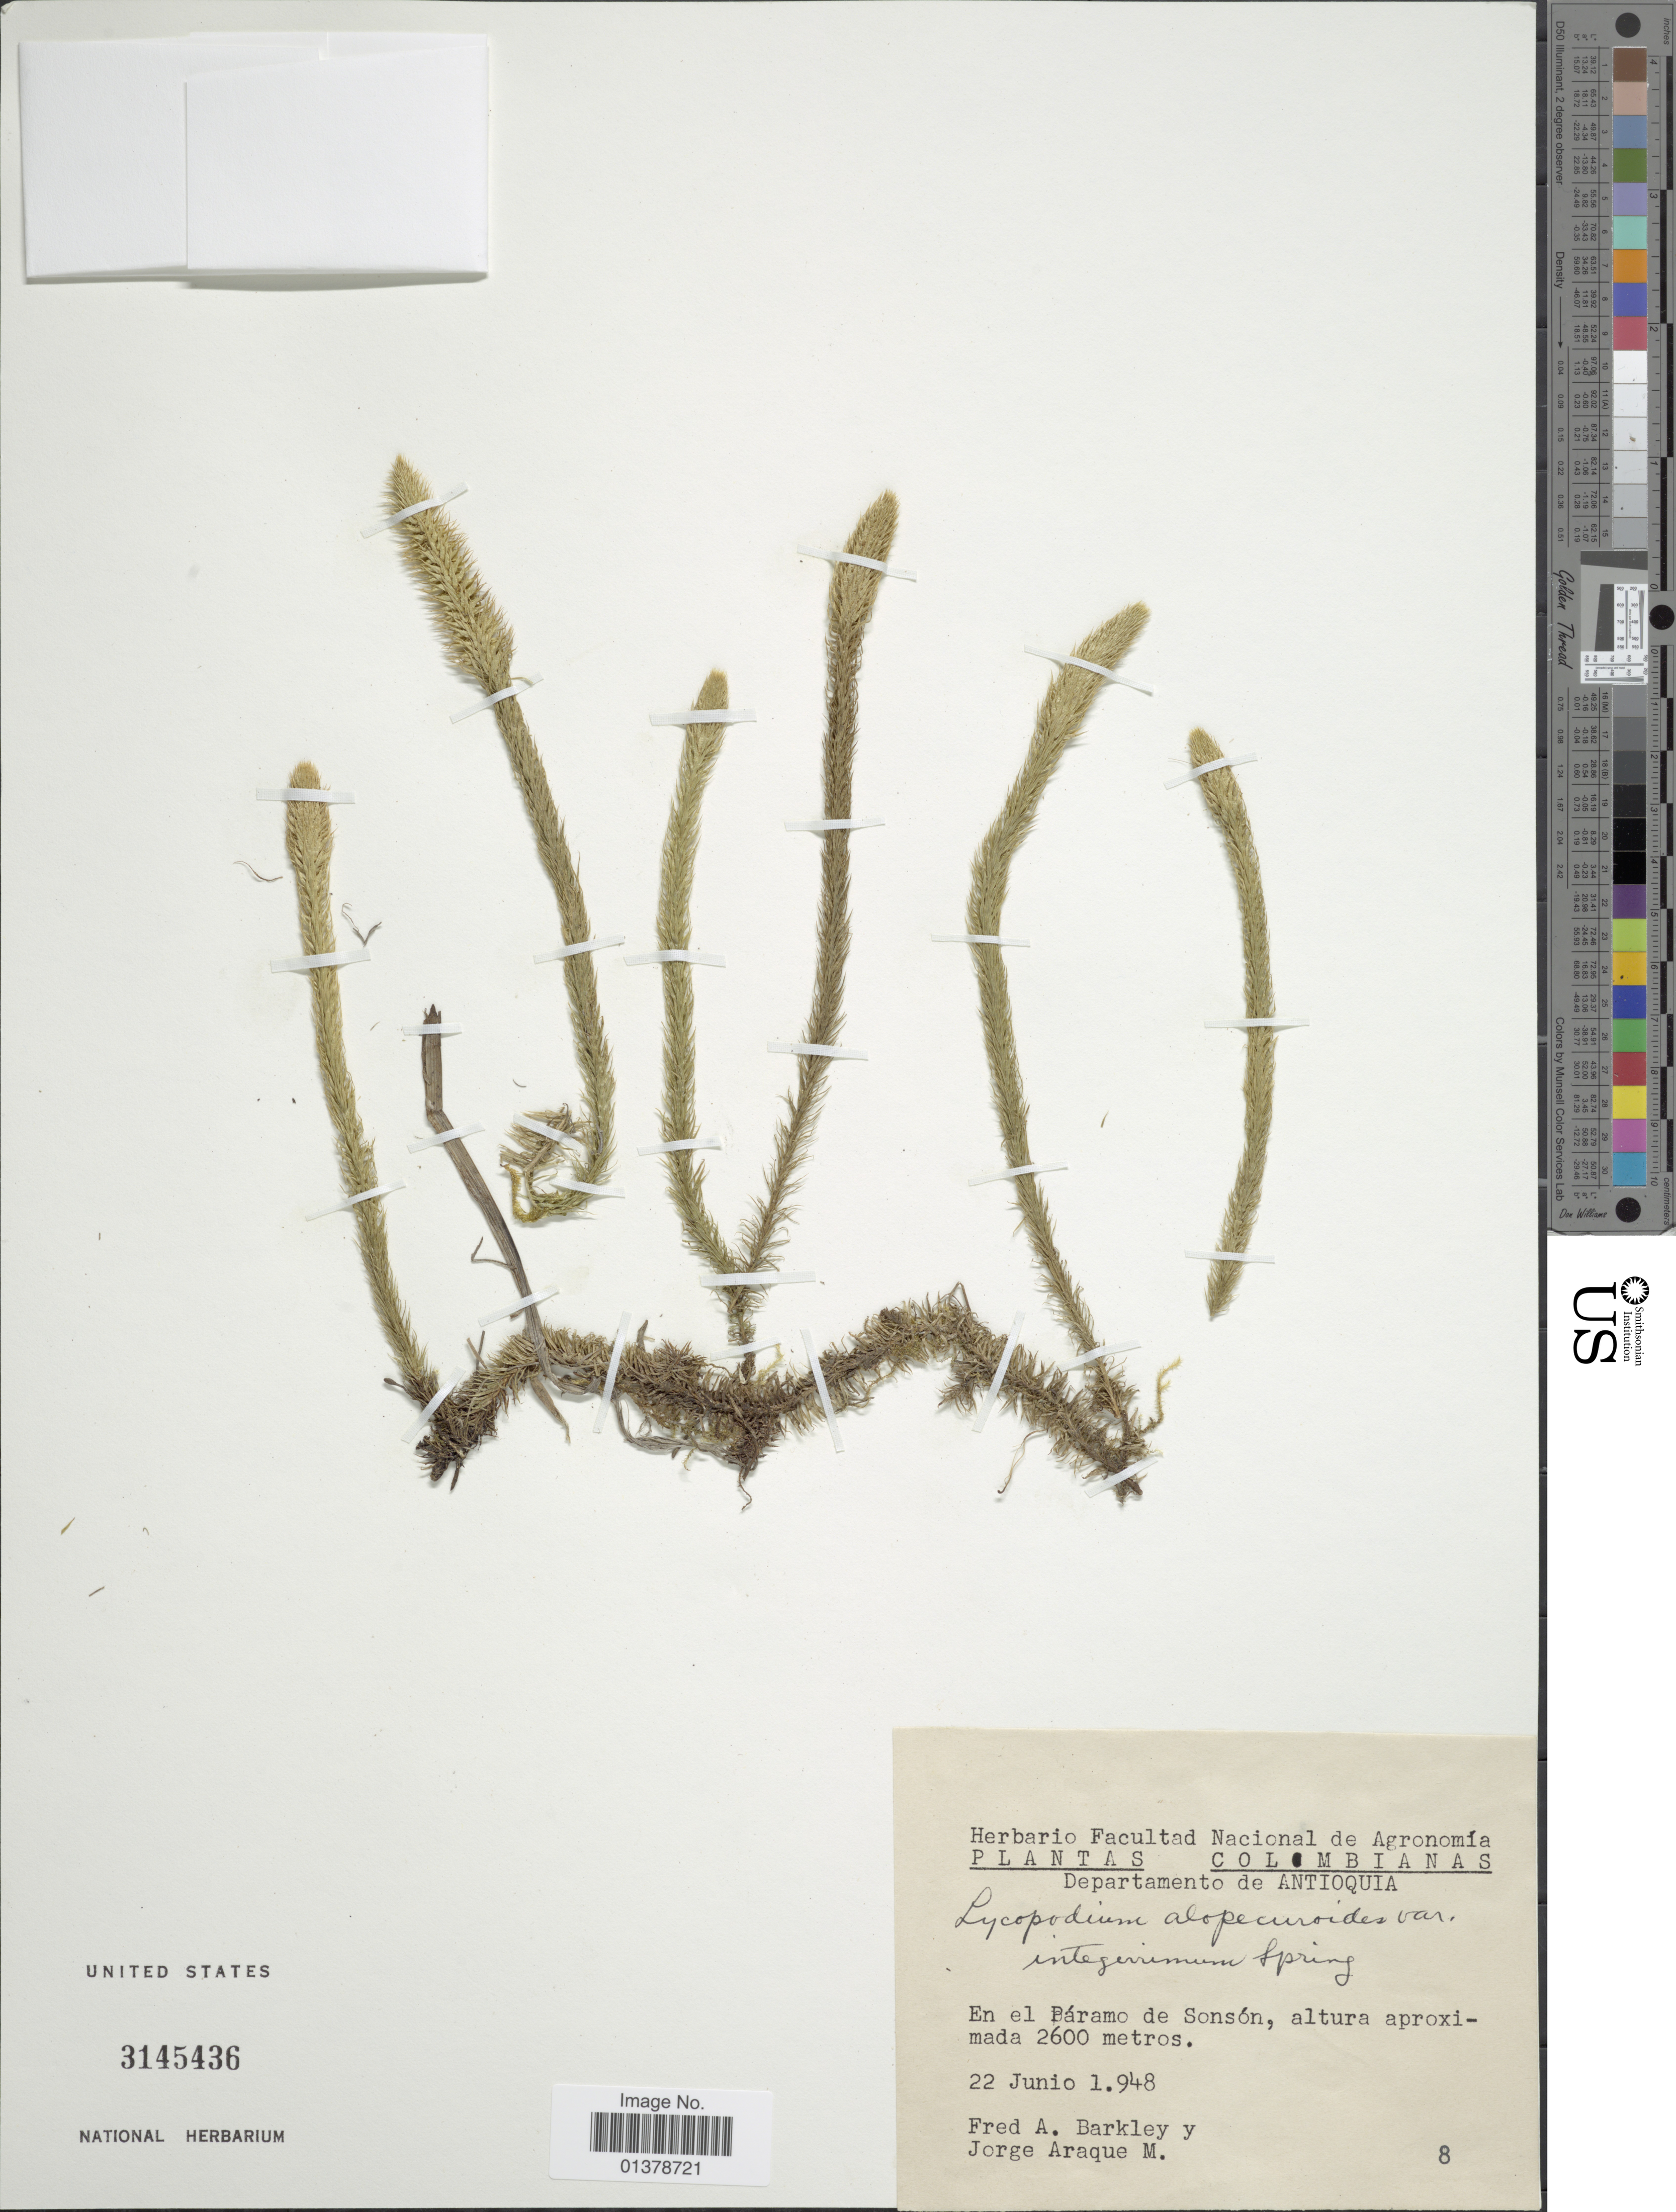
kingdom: Plantae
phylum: Tracheophyta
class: Lycopodiopsida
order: Lycopodiales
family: Lycopodiaceae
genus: Lycopodiella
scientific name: Lycopodiella alopecuroides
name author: (L.) Cranfill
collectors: F. A. Barkley & J. Araque Molina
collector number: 8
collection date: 1948-06-22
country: Colombia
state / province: Antioquia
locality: En el Páramo de Sonsón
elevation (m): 2600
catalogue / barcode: US 3145436